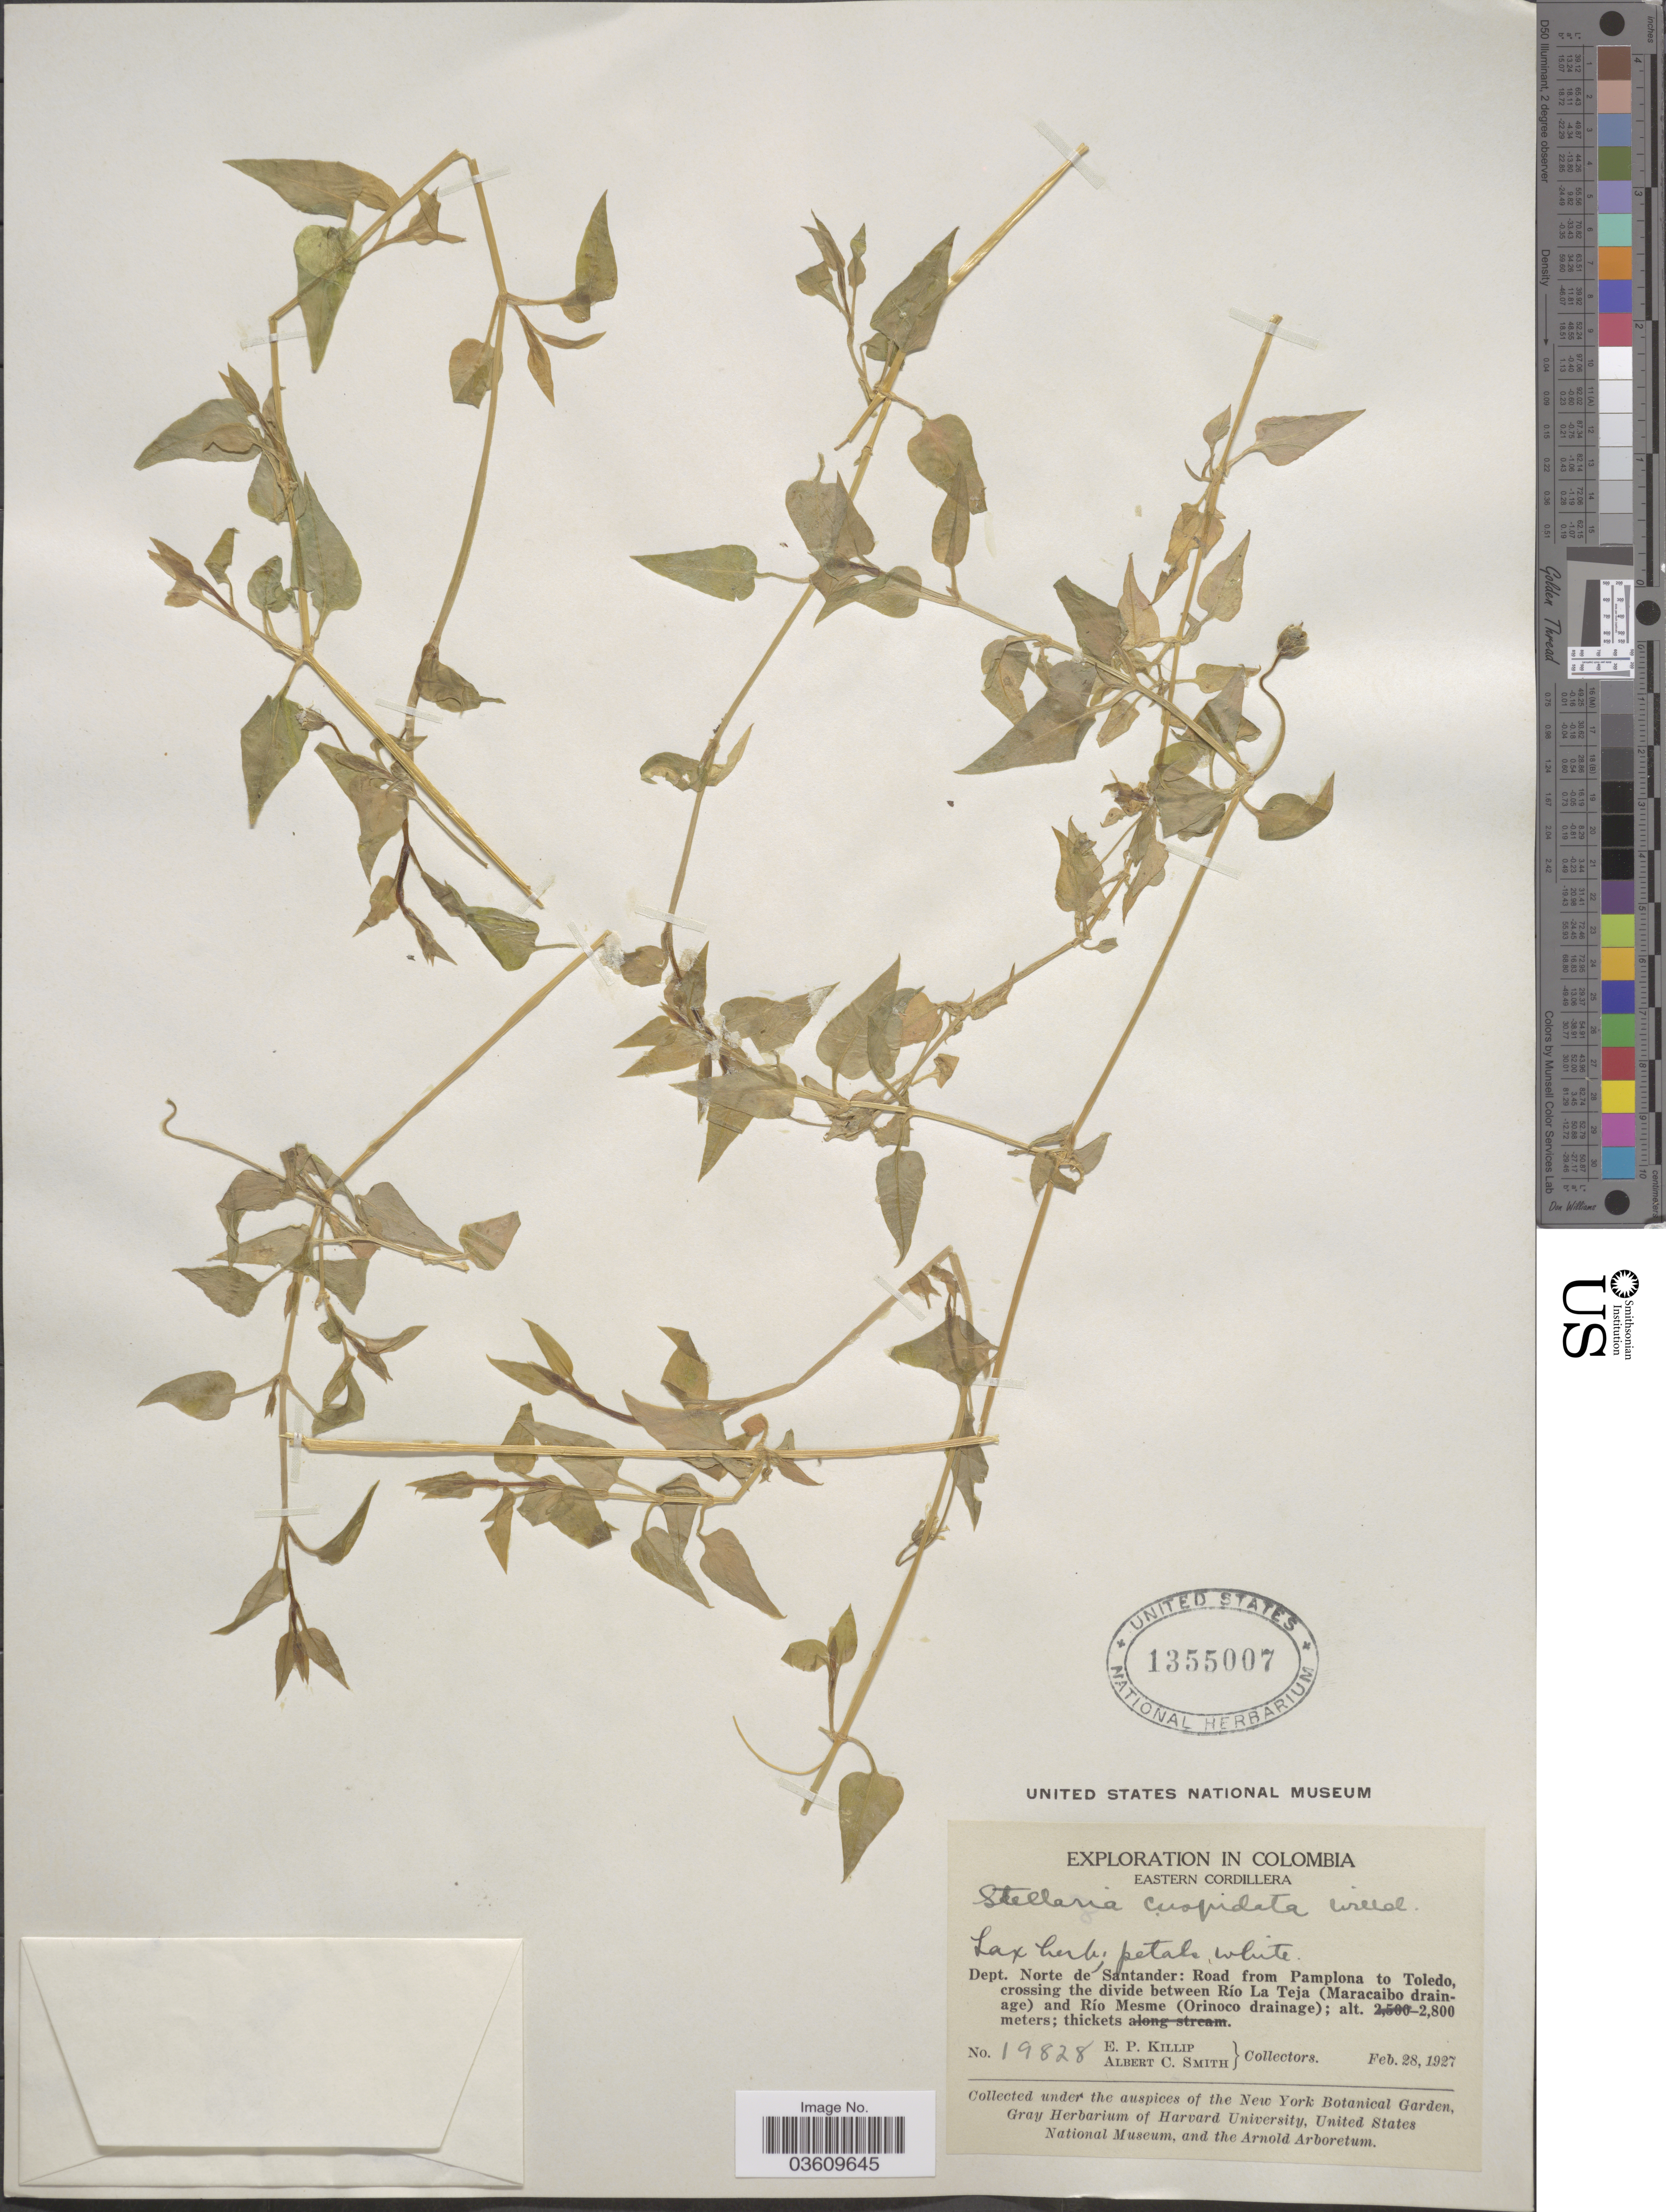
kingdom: Plantae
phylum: Tracheophyta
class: Magnoliopsida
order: Caryophyllales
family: Caryophyllaceae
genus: Stellaria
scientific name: Stellaria cuspidata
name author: Willd. ex Schltdl.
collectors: E. P. Killip & A. C. Smith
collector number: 19828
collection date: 1927-02-28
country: Colombia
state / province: Norte de Santander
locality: Eastern Cordillera. Dept. Norte de Santander: Road from Pamplona to Toledo, crossing the divide between Río La Teja (Maracaibo drainage) and Río Mesme (Orinoco drainage).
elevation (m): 2800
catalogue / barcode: US 1355007